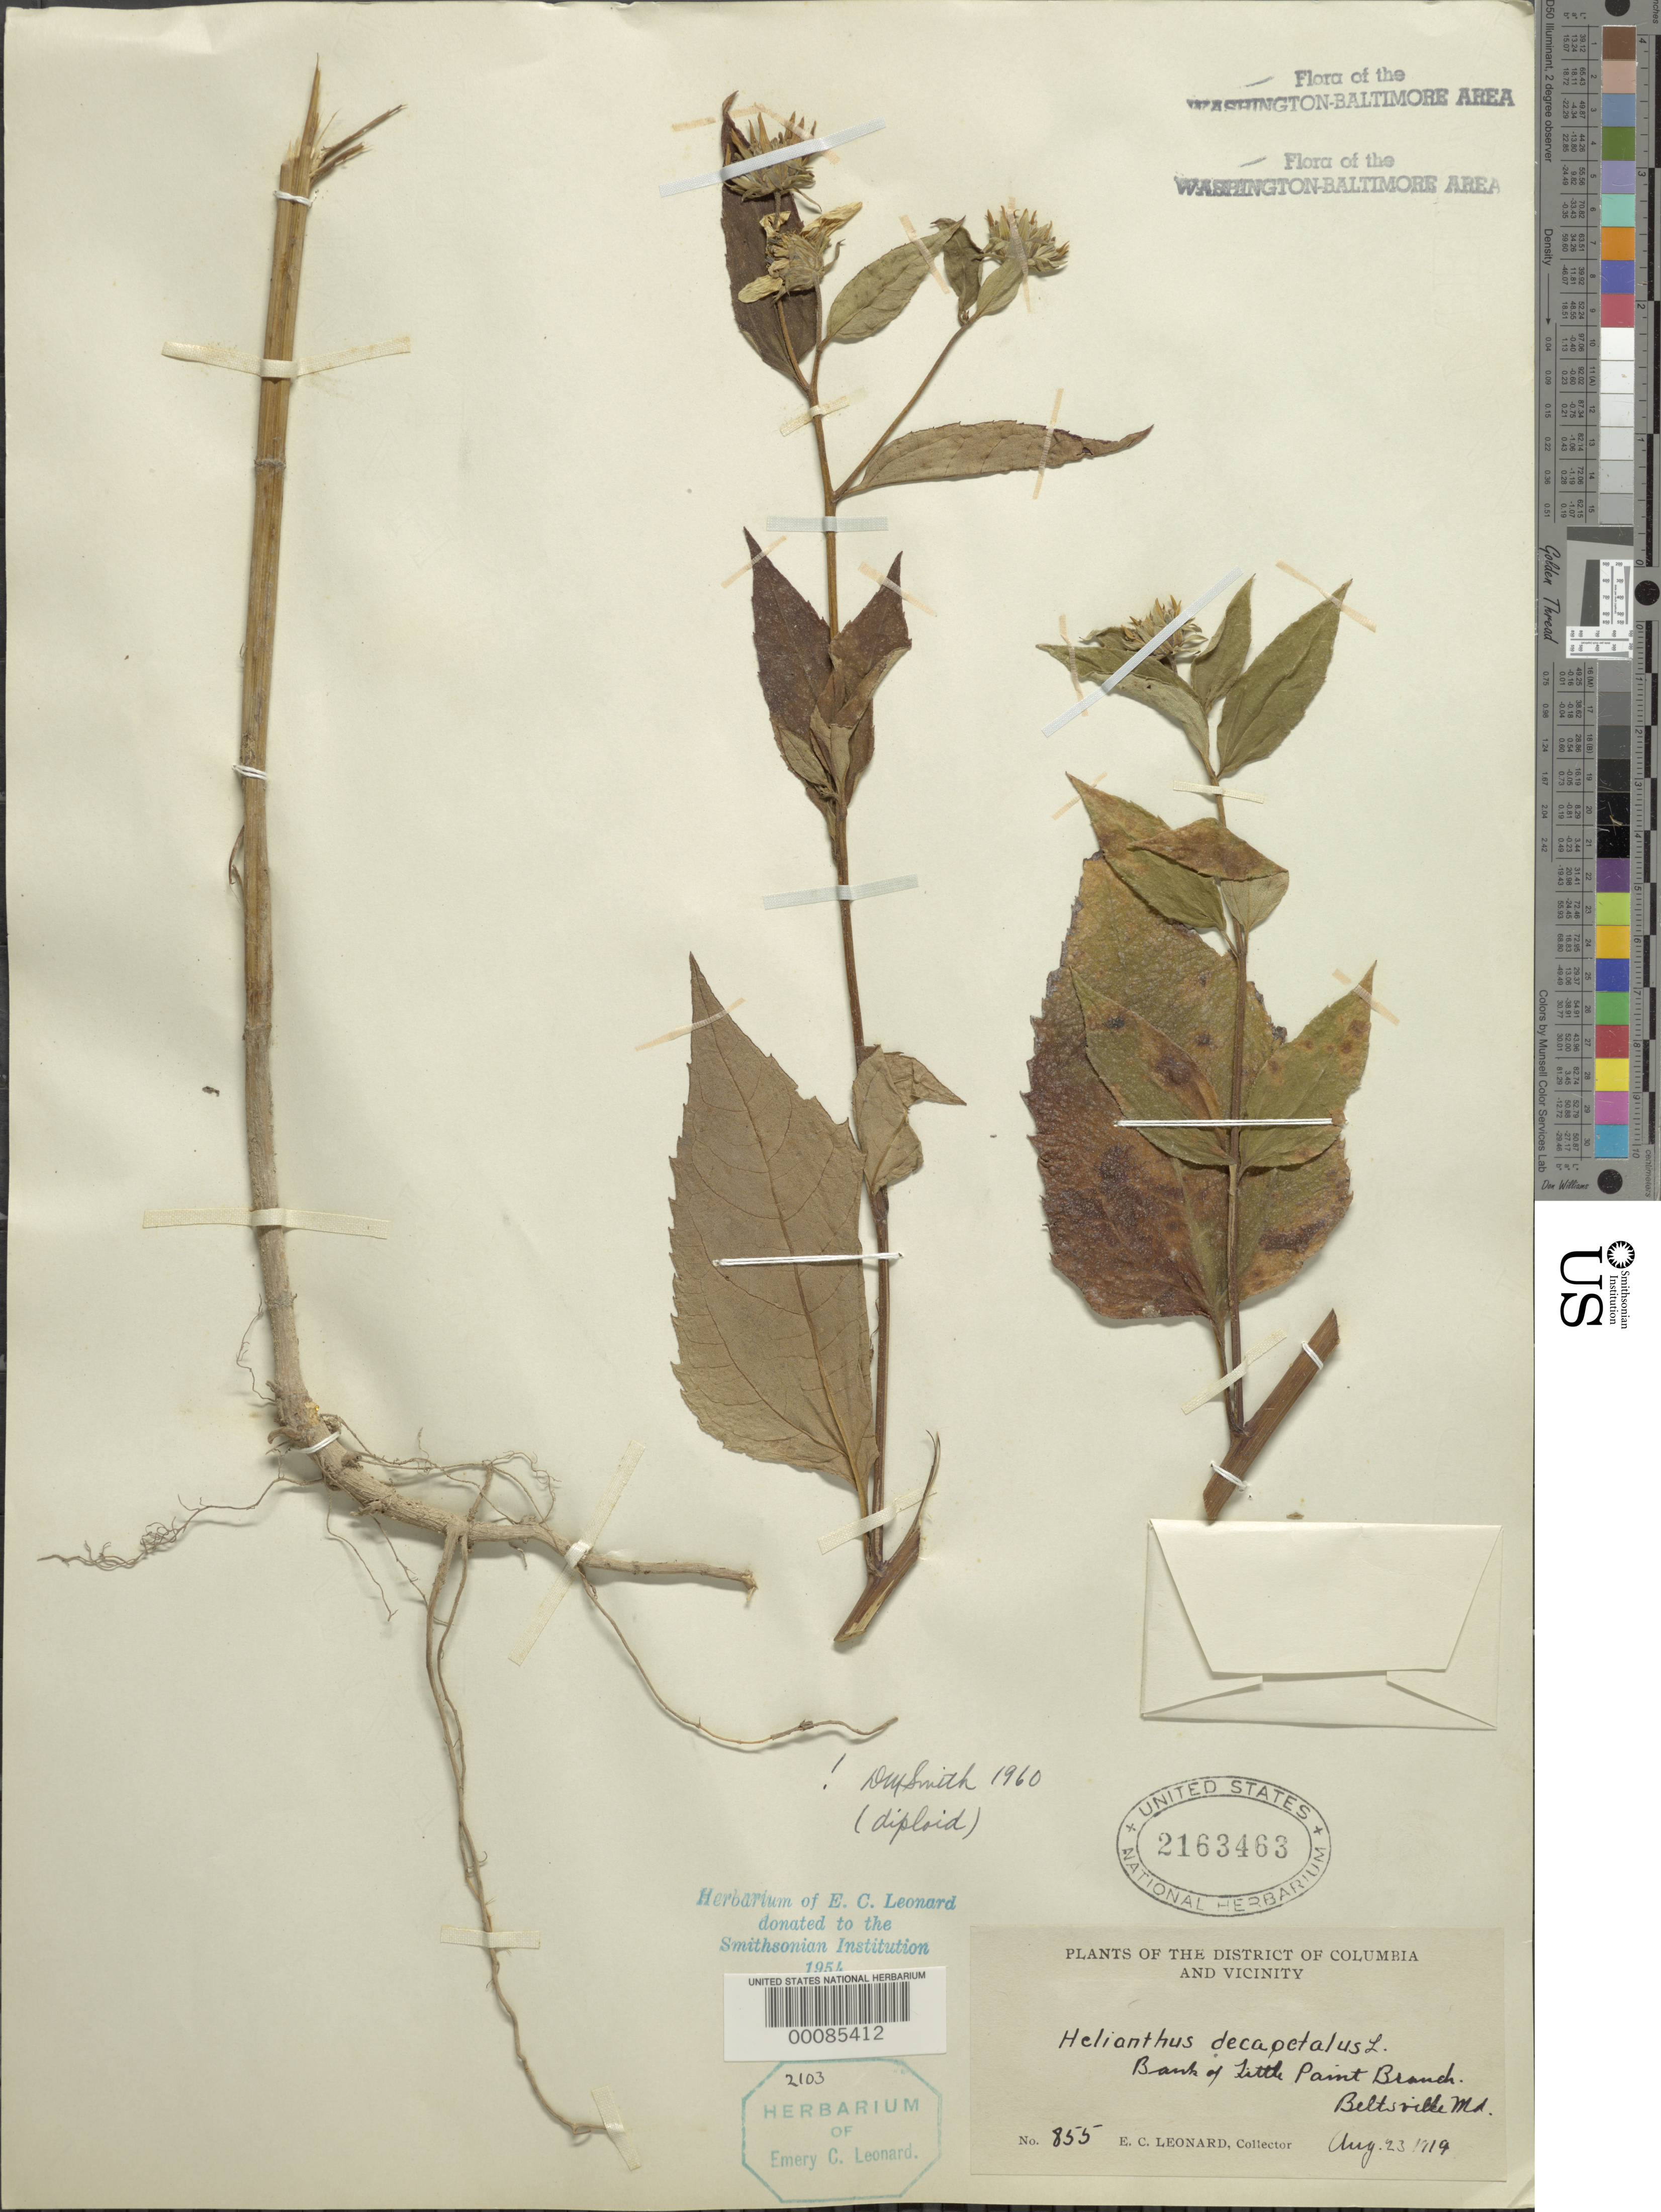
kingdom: Plantae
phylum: Tracheophyta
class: Magnoliopsida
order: Asterales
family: Asteraceae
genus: Helianthus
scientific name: Helianthus decapetalus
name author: L.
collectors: E. C. Leonard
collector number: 855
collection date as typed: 23 Aug 1919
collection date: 1919-08-23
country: United States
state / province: Maryland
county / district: Prince George's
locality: Little Paint Branch west Beltsville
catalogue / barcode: US 2163463